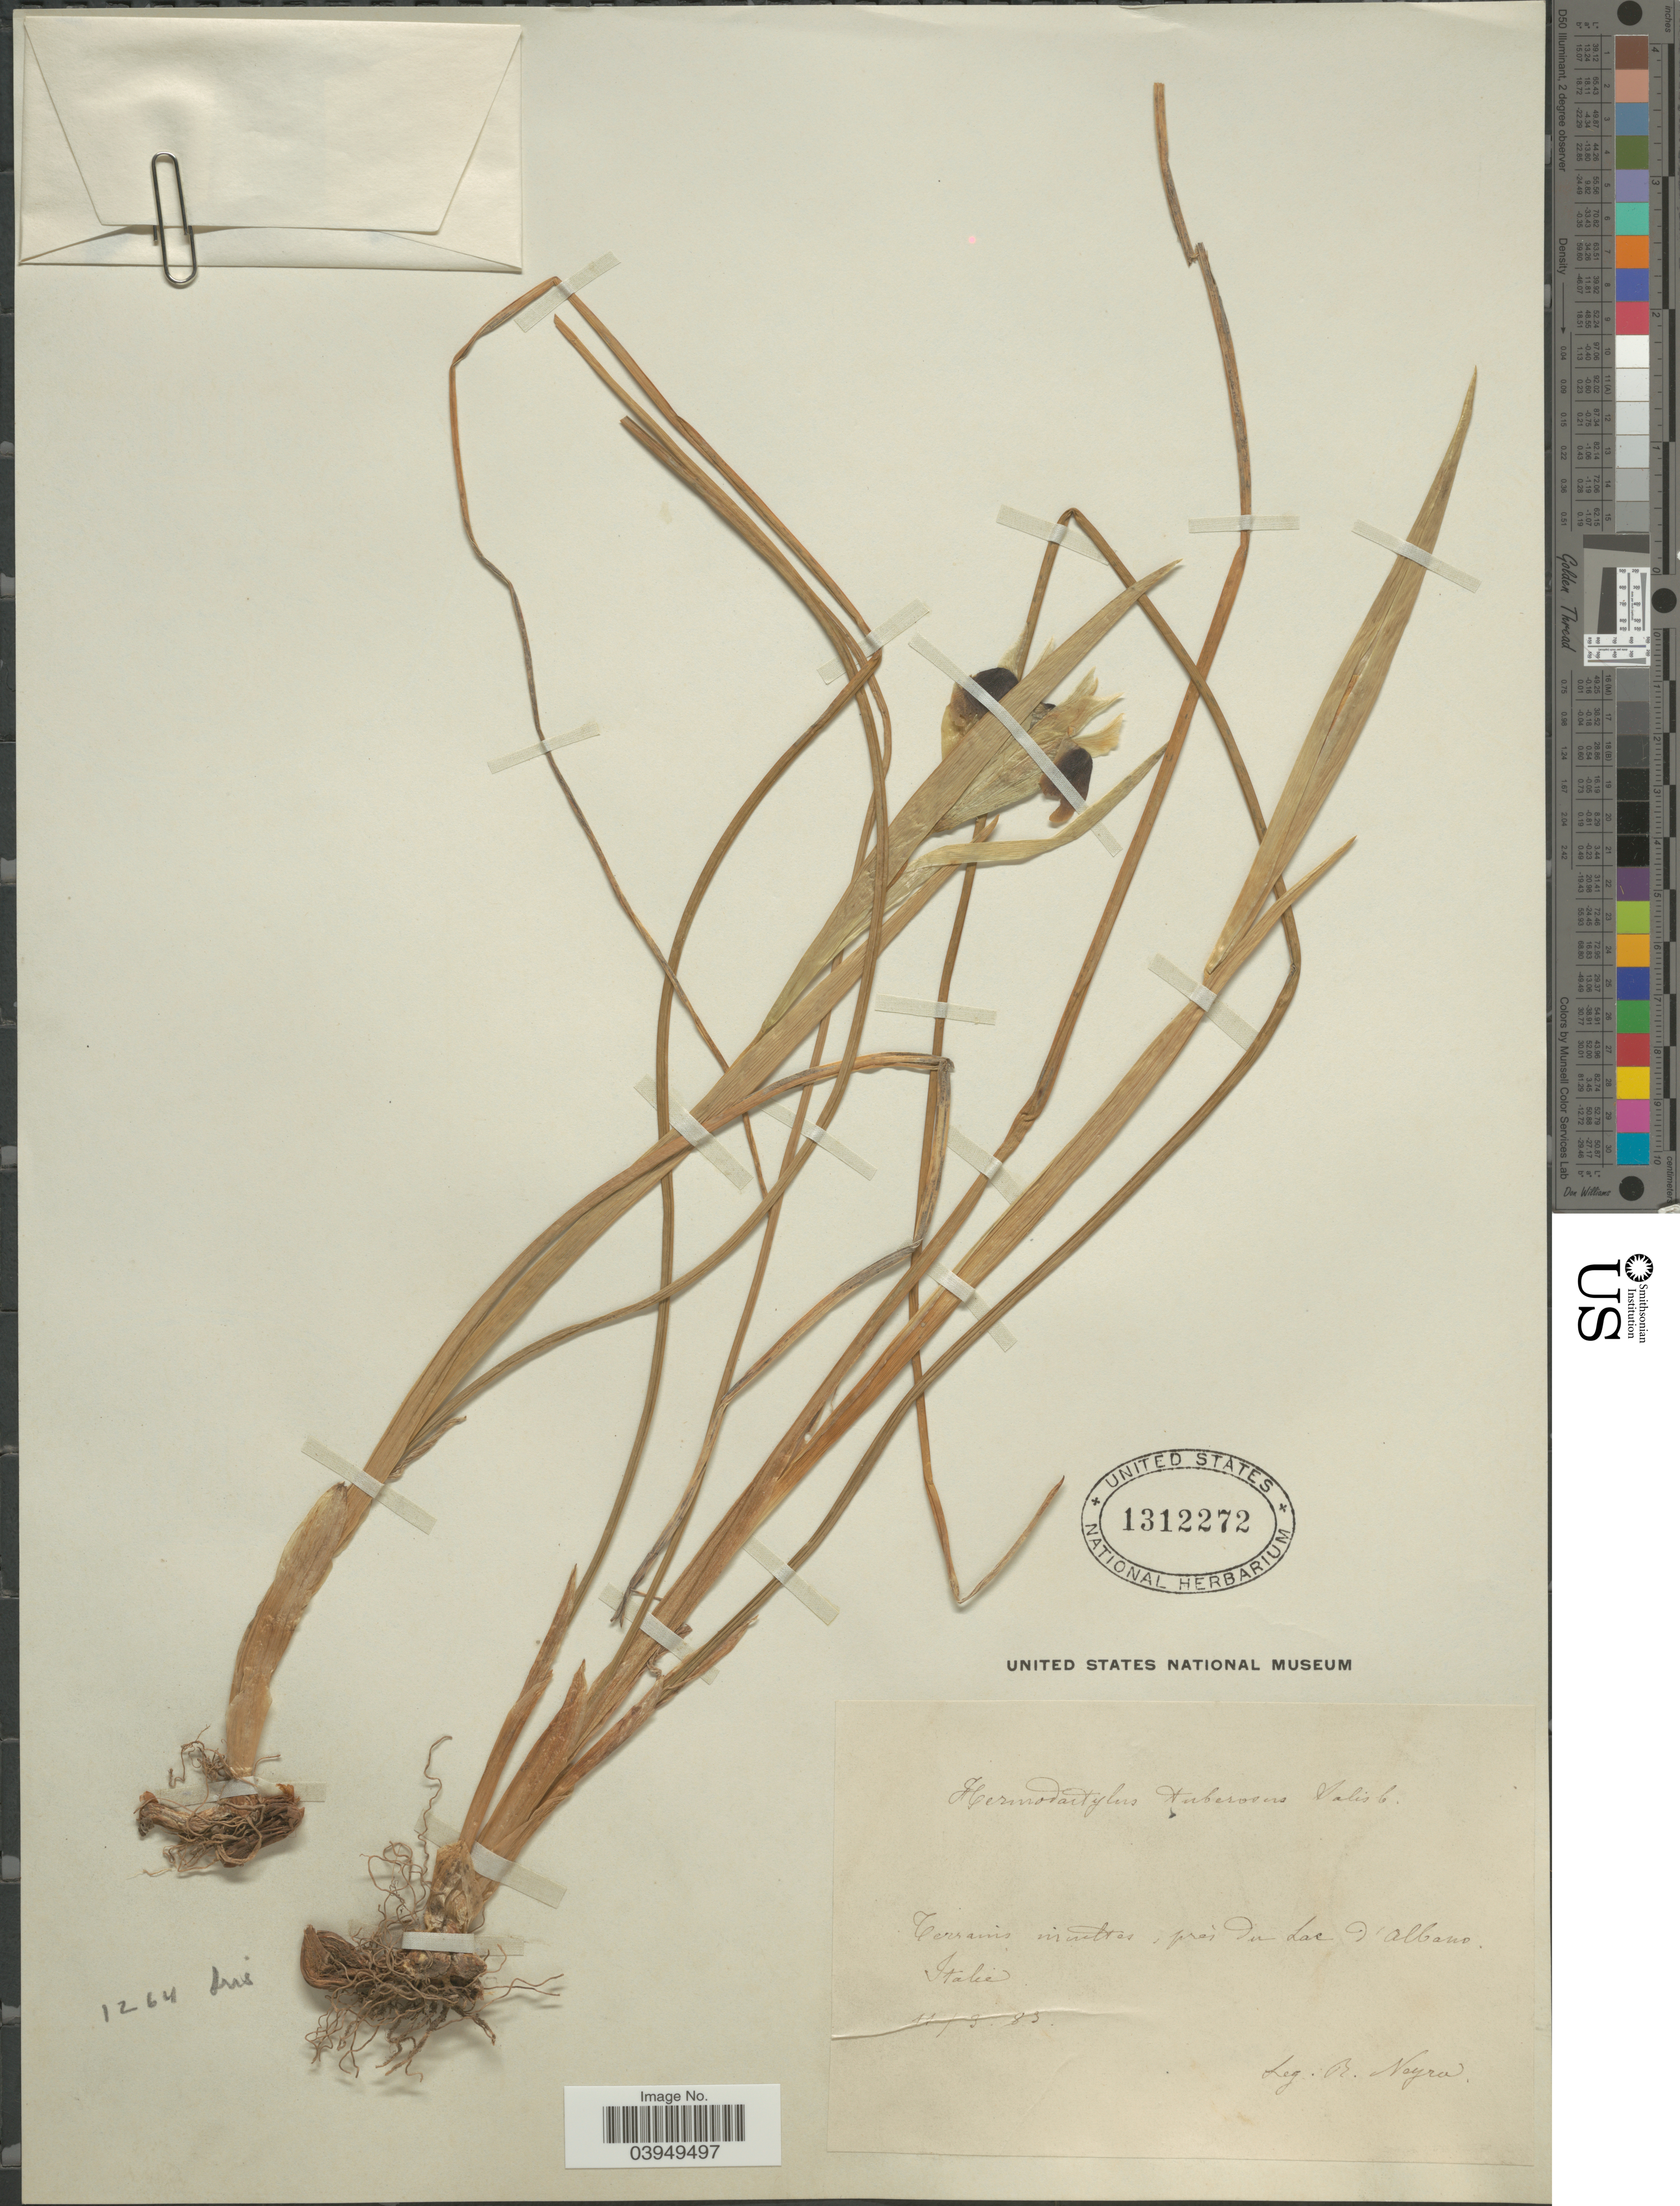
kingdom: Plantae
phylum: Tracheophyta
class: Liliopsida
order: Asparagales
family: Iridaceae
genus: Iris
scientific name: Iris tuberosa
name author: L.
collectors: R. Neyra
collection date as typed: Transcribed d/m/y: 11/3/83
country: Italy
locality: Terranis mueltes, près du Lac d'Albano. Italie.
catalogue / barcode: US 1312272